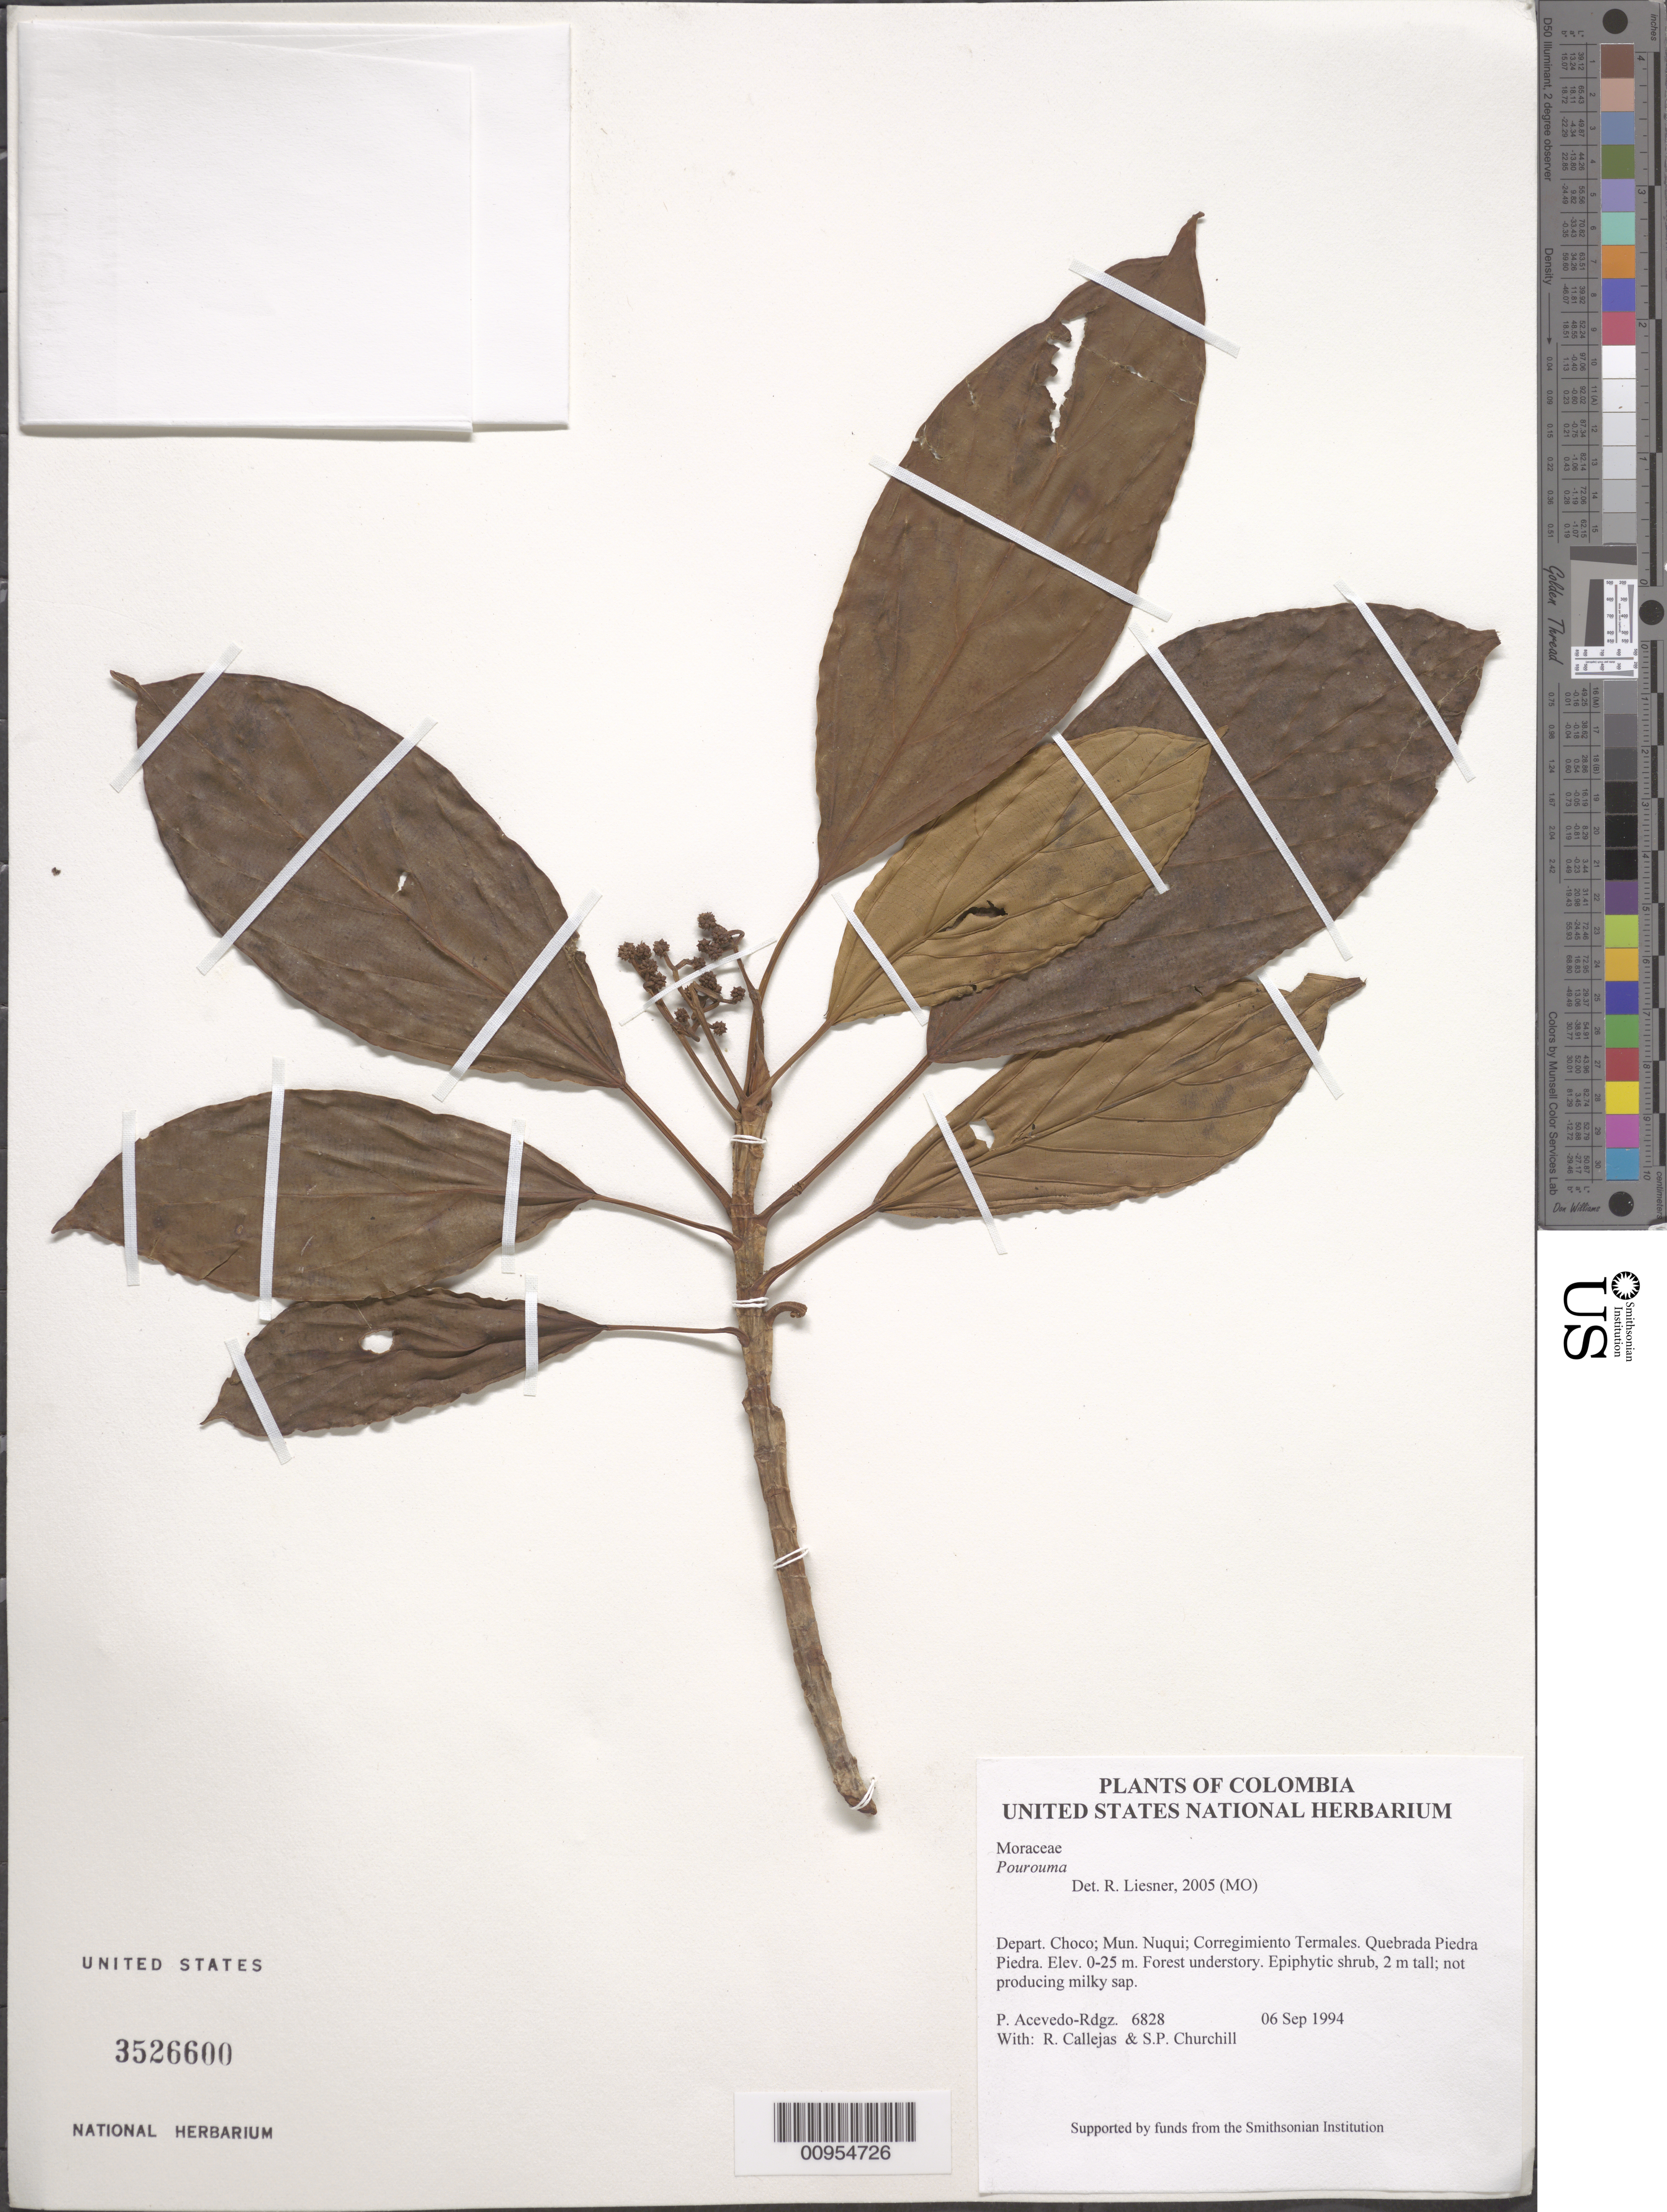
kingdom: Plantae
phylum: Tracheophyta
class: Magnoliopsida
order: Rosales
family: Urticaceae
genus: Pourouma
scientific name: Pourouma sp.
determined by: Liesner, R. L.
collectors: P. Acevedo-Rodr., R. Callejas & S. Churchill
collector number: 6828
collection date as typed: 06 Sep 1994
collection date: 1994-09-06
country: Colombia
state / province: Chocó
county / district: Nuqui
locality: Depart. Choco; Mun. Nuqui; Corregimiento Termales. Quebrada Piedra Piedra.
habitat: Forest understory.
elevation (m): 0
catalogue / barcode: US 3526600